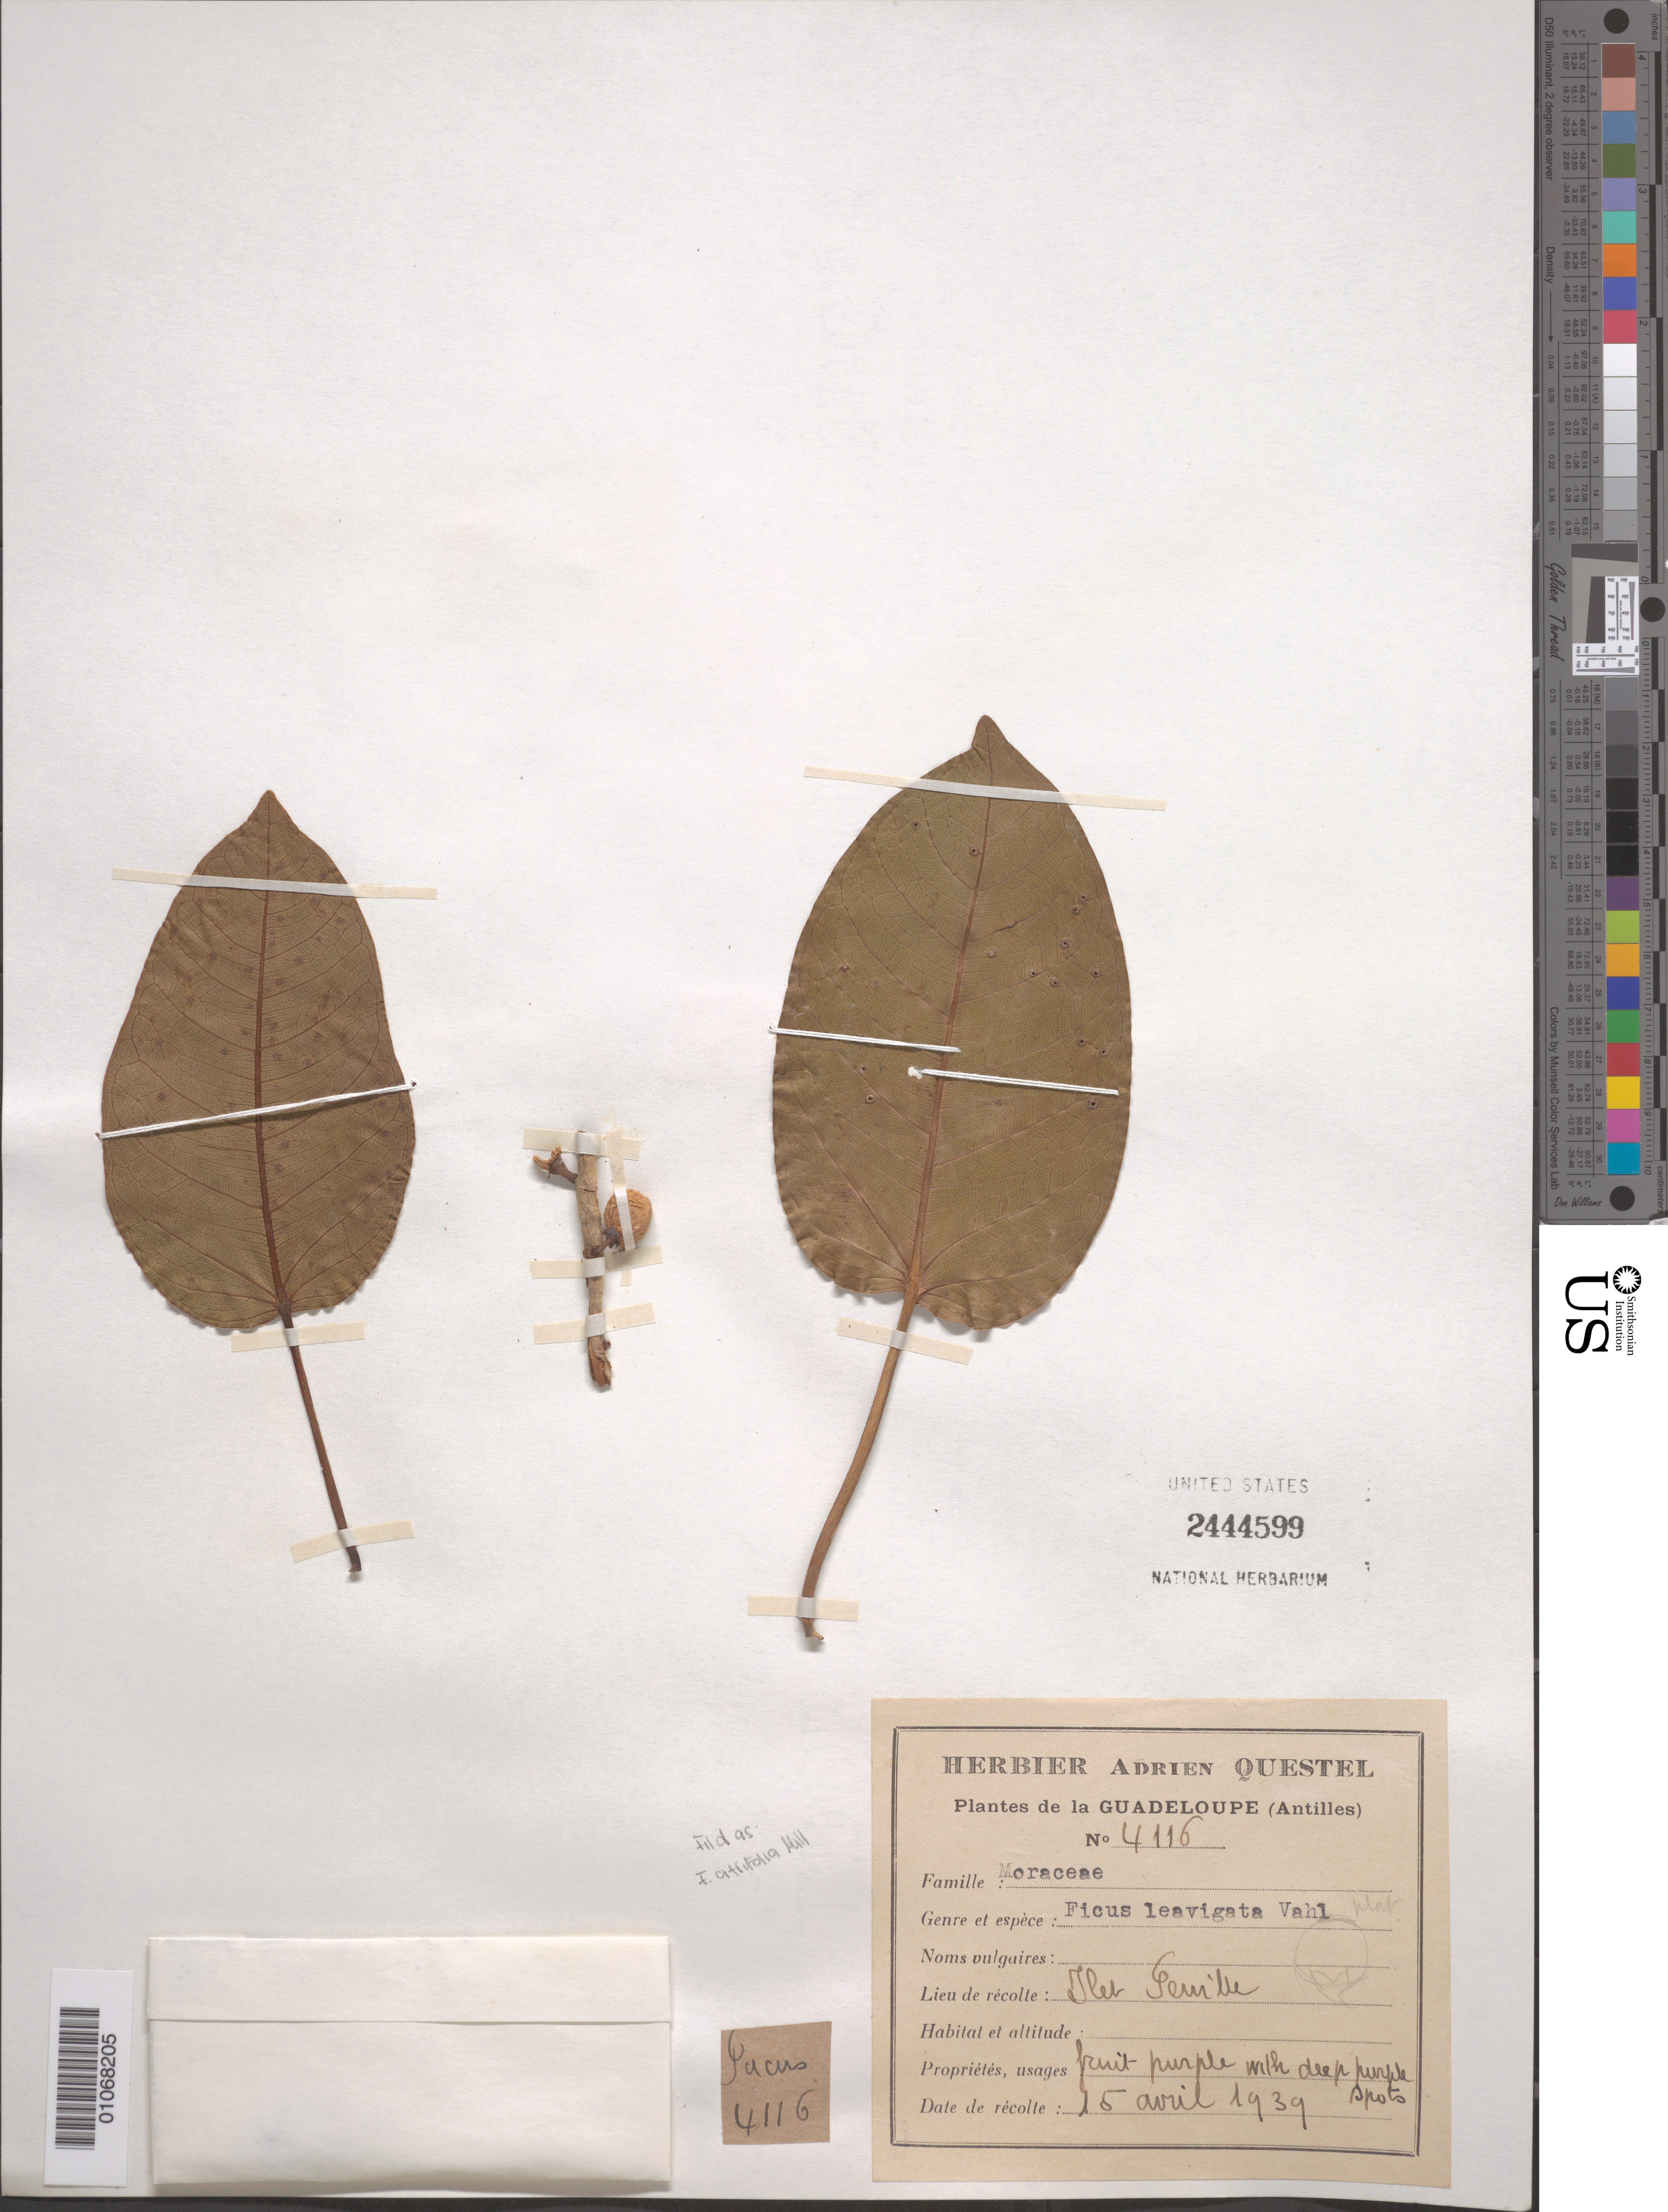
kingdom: Plantae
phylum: Tracheophyta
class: Magnoliopsida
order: Rosales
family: Moraceae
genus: Ficus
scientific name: Ficus citrifolia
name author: Mill.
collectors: A. Questel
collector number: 4116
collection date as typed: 15 Apr 1939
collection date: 1939-04-15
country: Guadeloupe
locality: Fruit purple with deep purple.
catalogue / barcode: US 2444599